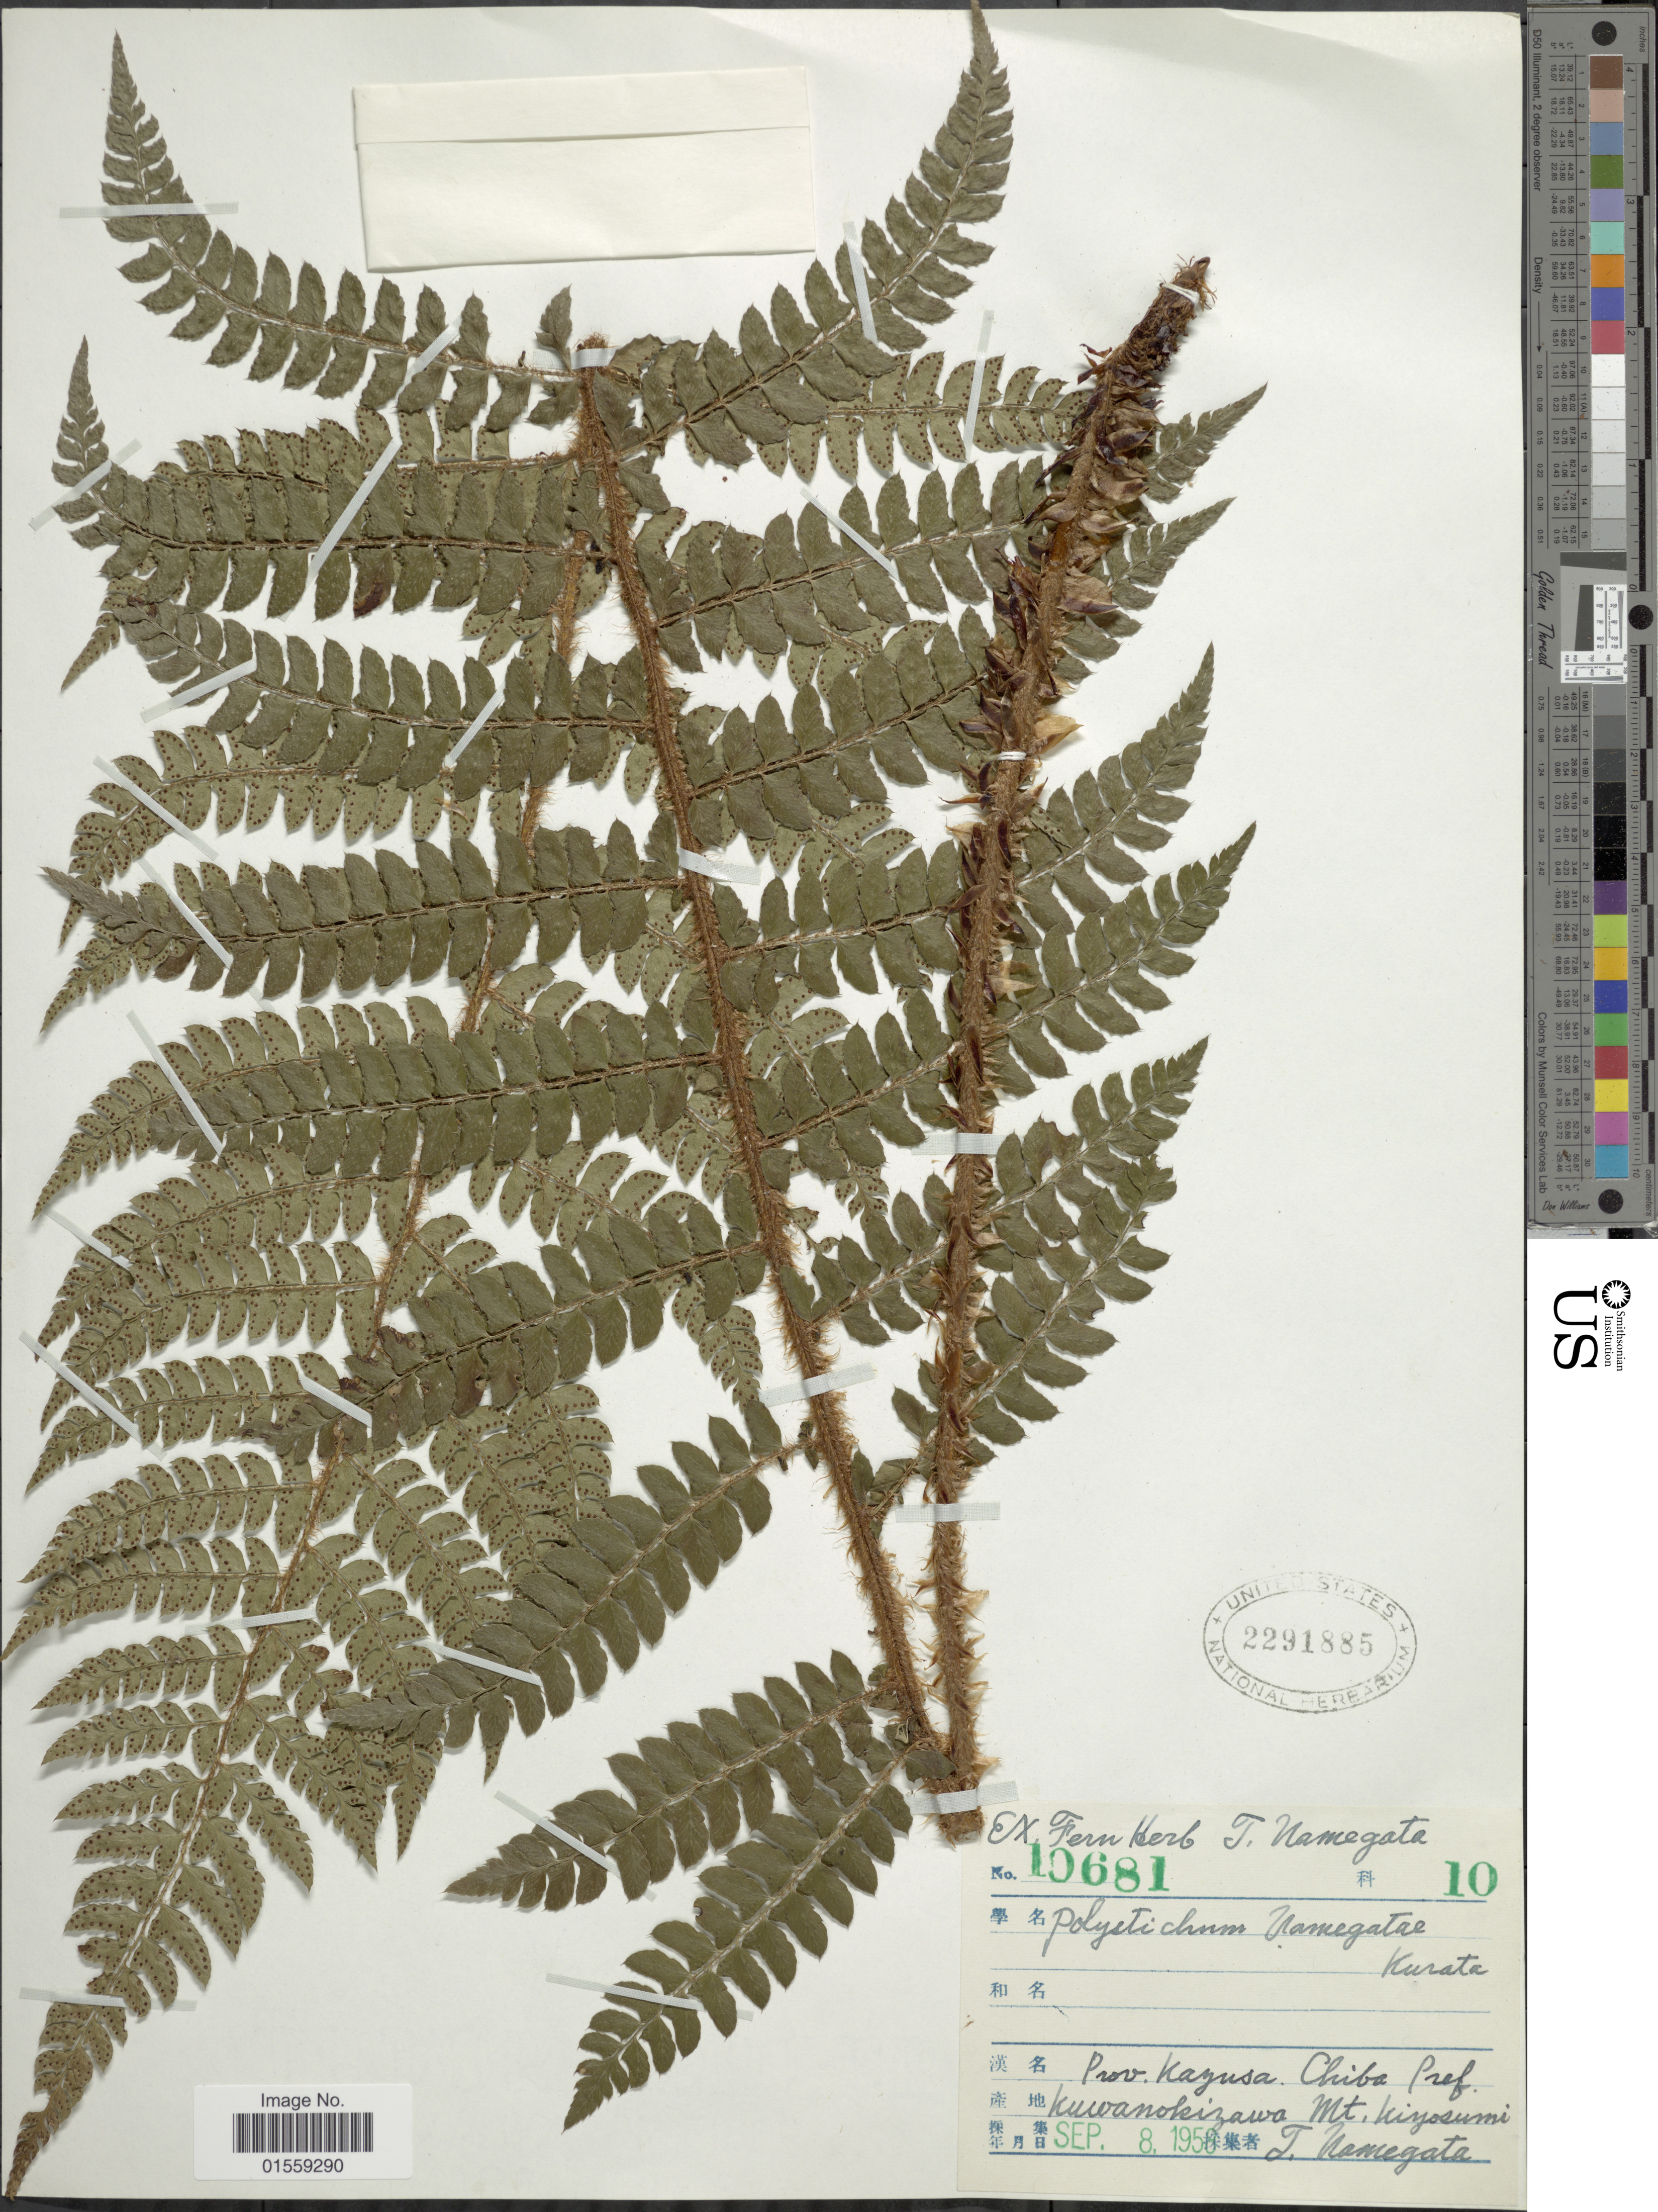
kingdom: Plantae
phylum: Tracheophyta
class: Polypodiopsida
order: Polypodiales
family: Dryopteridaceae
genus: Polystichum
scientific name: Polystichum x namegatae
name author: Sa. Kurata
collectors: T. Namegata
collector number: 10681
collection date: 1950-09-08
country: Japan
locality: Prov. Kayusa, Chiba Pref. Kuwanokizawa, Mt. Kiyosumi.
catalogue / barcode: US 2291885